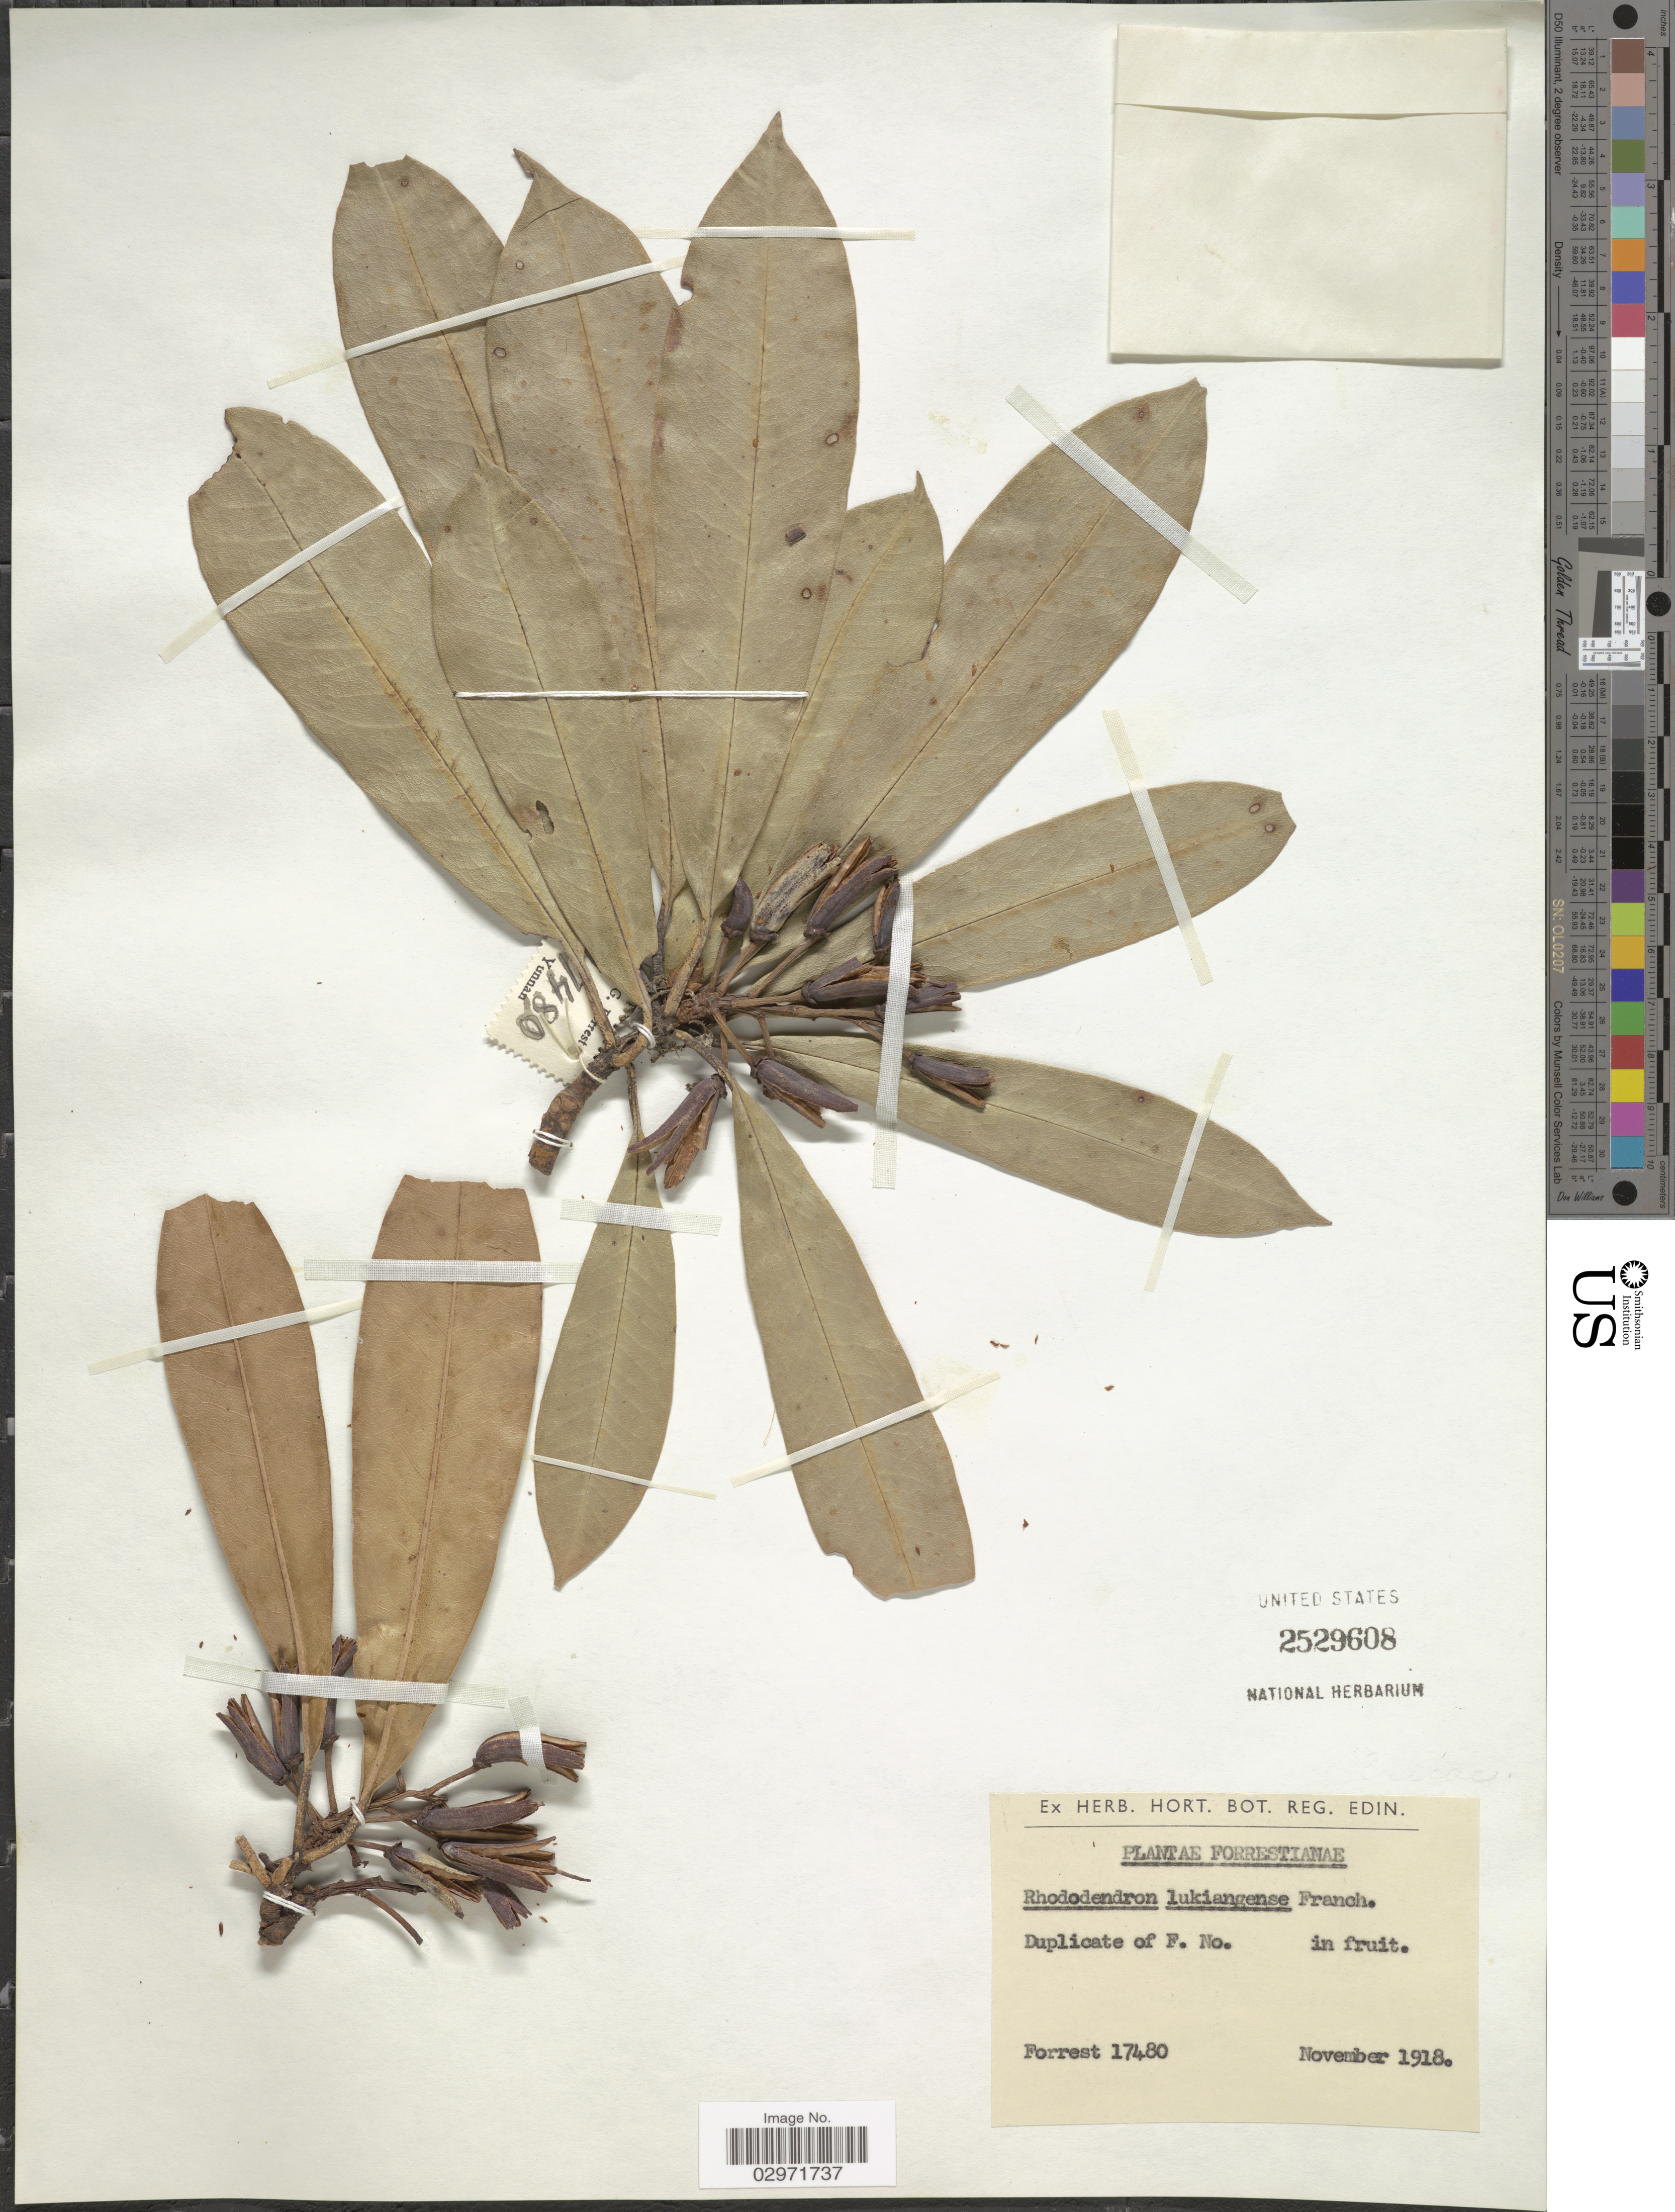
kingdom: Plantae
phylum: Tracheophyta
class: Magnoliopsida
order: Ericales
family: Ericaceae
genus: Rhododendron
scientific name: Rhododendron lukiangense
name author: Franch.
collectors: -. Forrest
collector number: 17480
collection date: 1918-11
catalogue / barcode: US 2529608